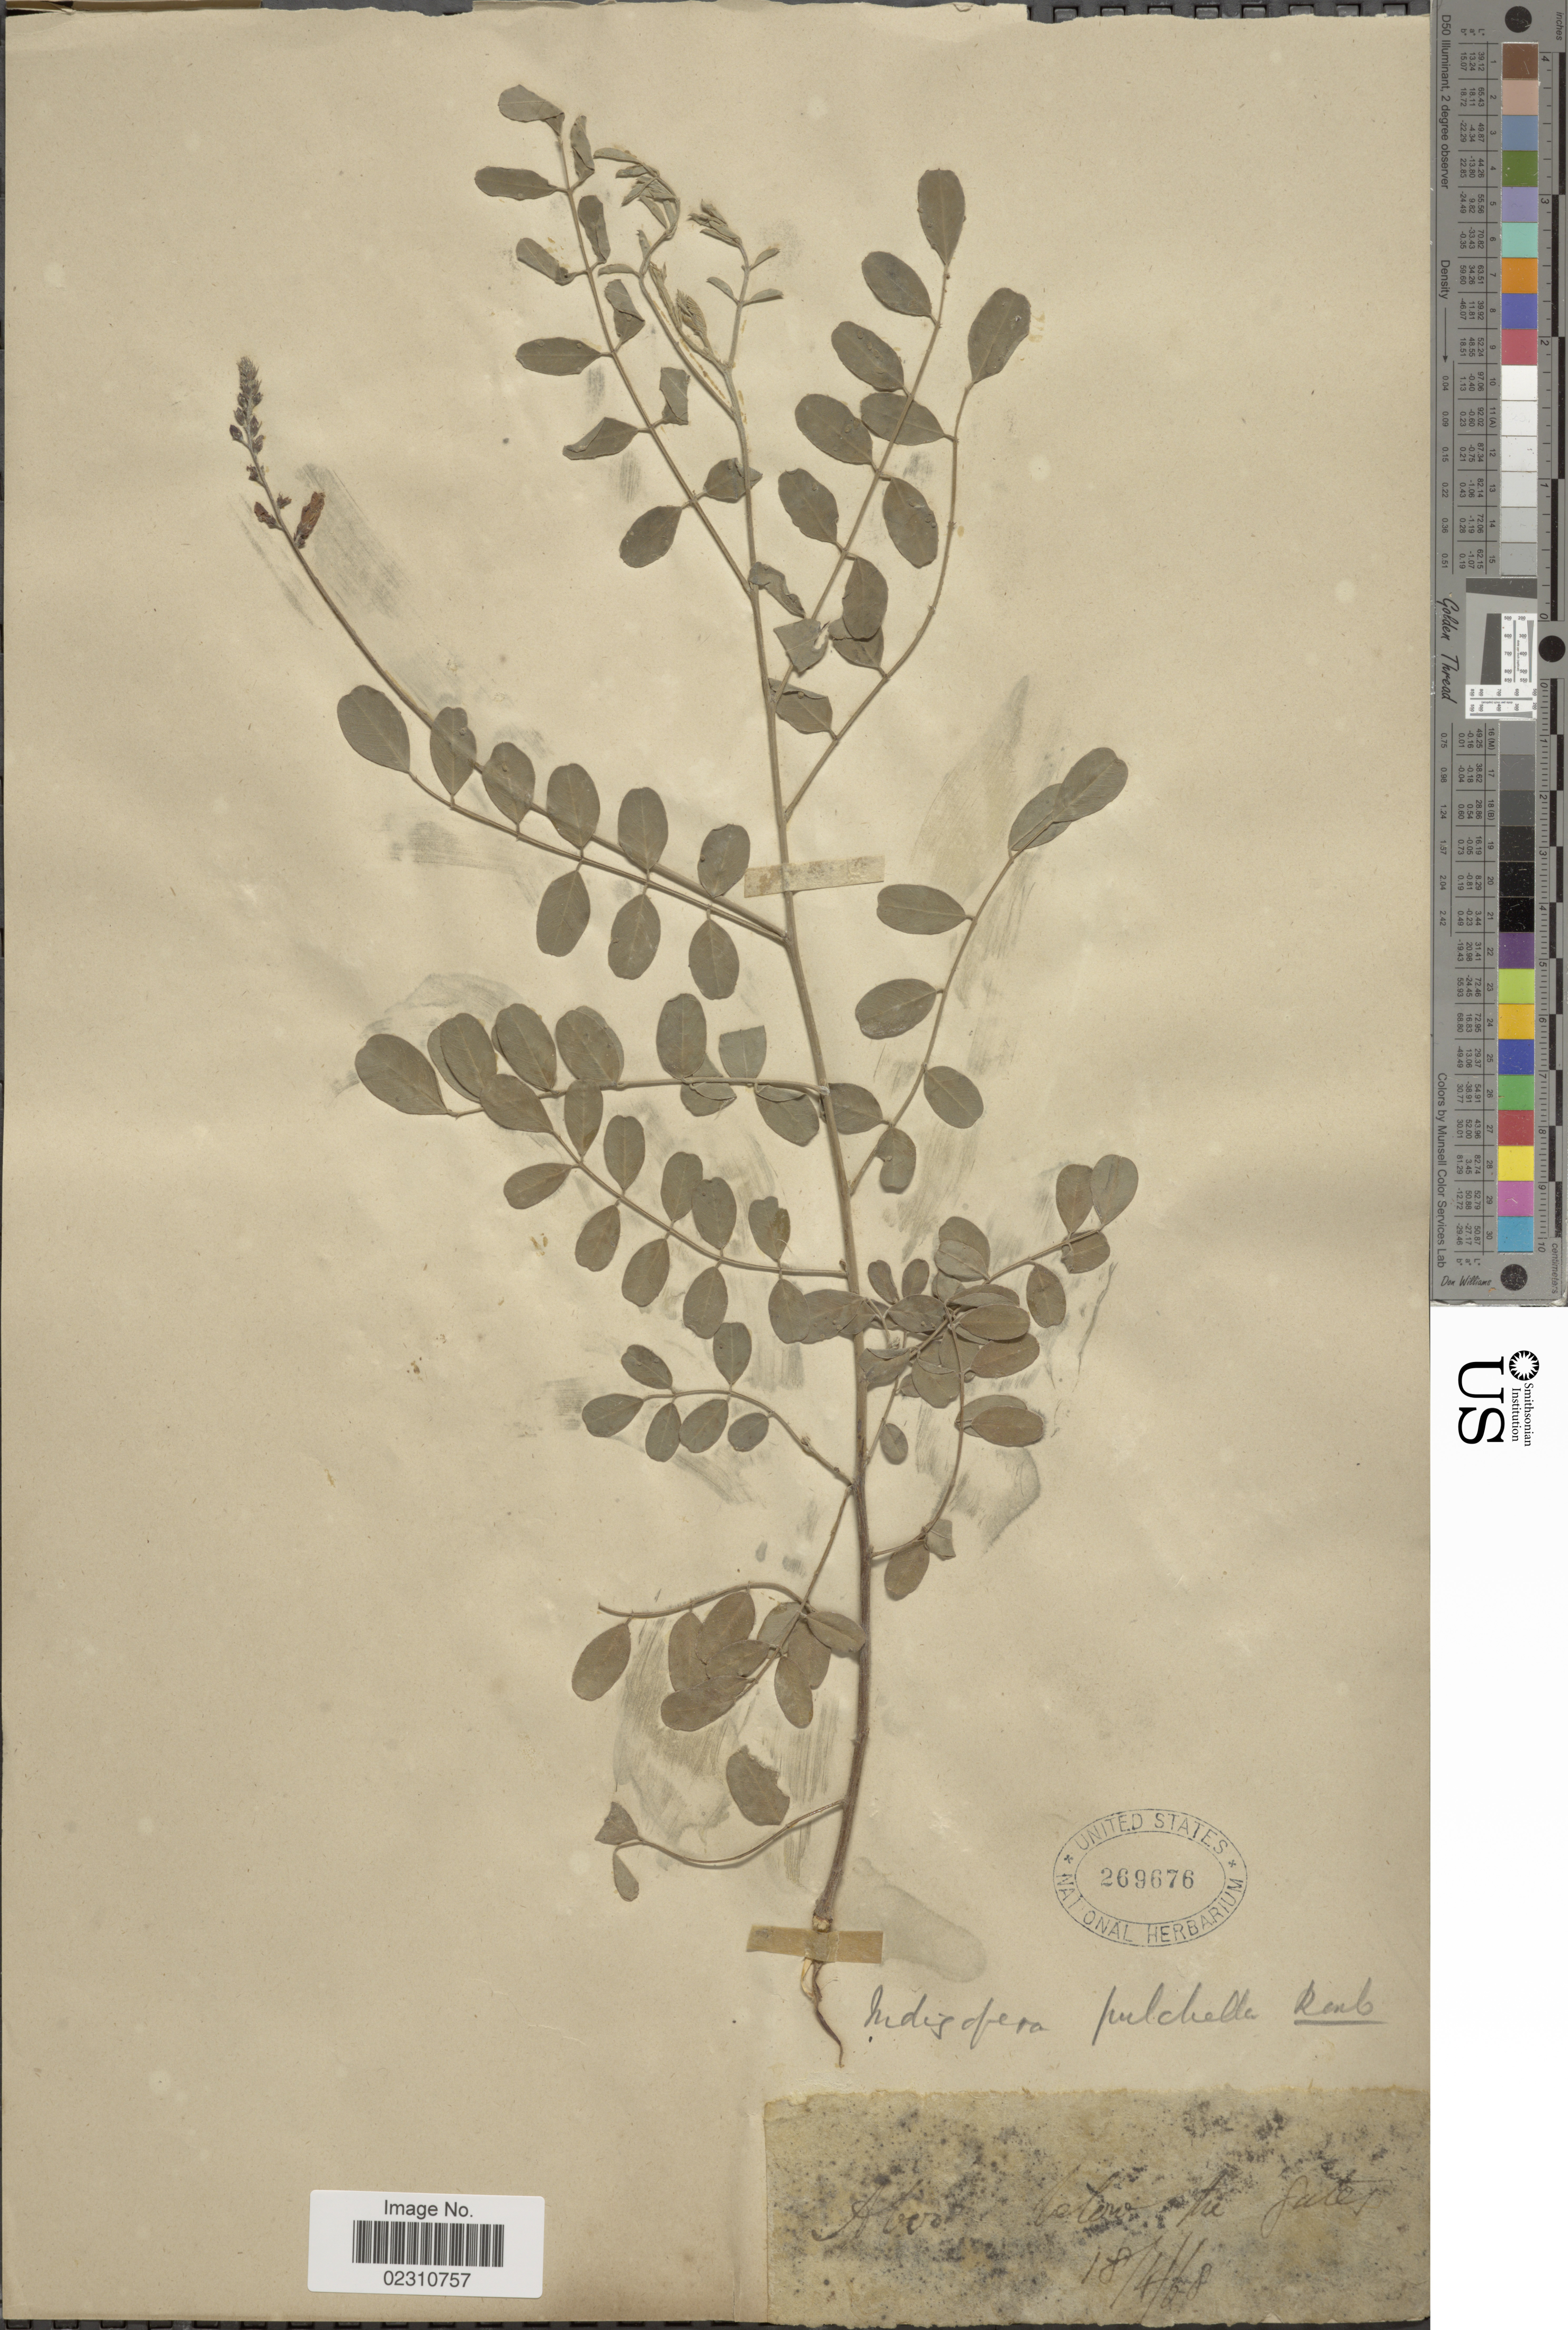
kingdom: Plantae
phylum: Tracheophyta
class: Magnoliopsida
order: Fabales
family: Fabaceae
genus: Indigofera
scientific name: Indigofera cassioides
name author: Röttler ex DC.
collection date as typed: Transcribed d/m/y: 18/4/68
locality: Ab [illegible text] below fu Gutes. [interpreted] [unsure placement]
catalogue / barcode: US 269676